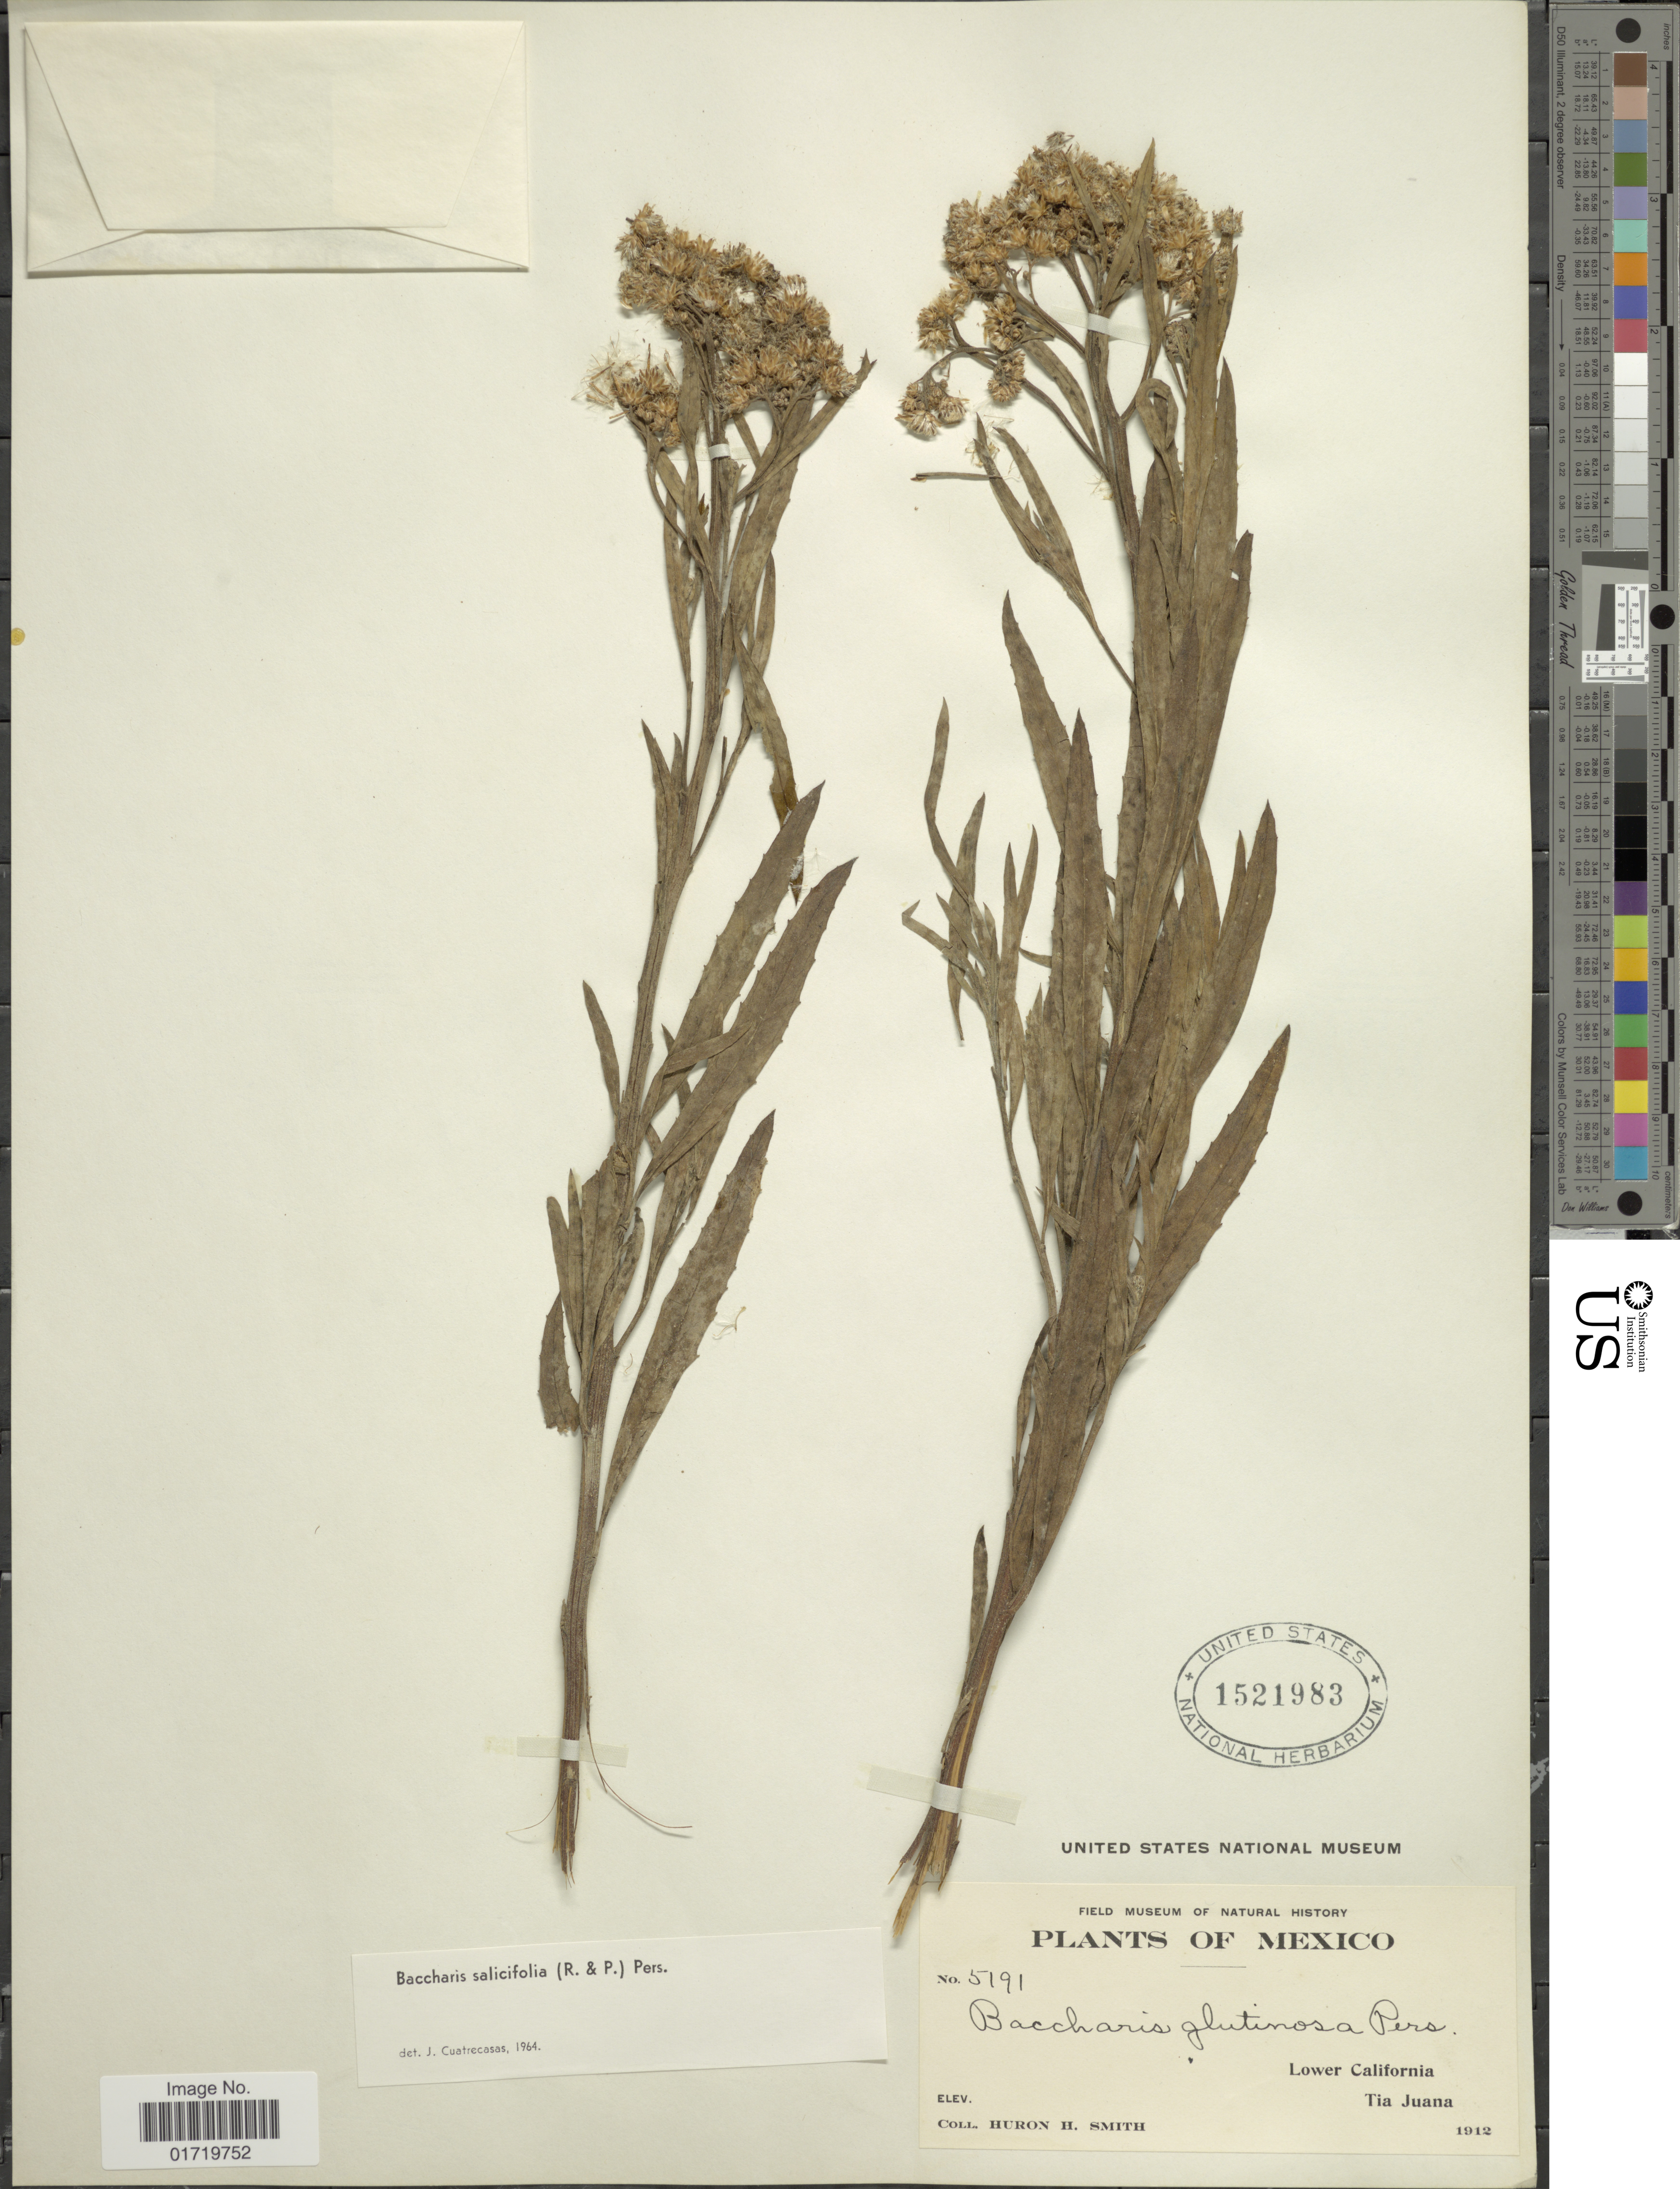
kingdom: Plantae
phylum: Tracheophyta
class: Magnoliopsida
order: Asterales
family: Asteraceae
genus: Baccharis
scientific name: Baccharis salicifolia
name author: (Ruiz & Pav.) Pers.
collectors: H. H. Smith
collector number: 5191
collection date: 1912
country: Mexico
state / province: Baja California Sur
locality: Lower California, Tia Juana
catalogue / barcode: US 1521983